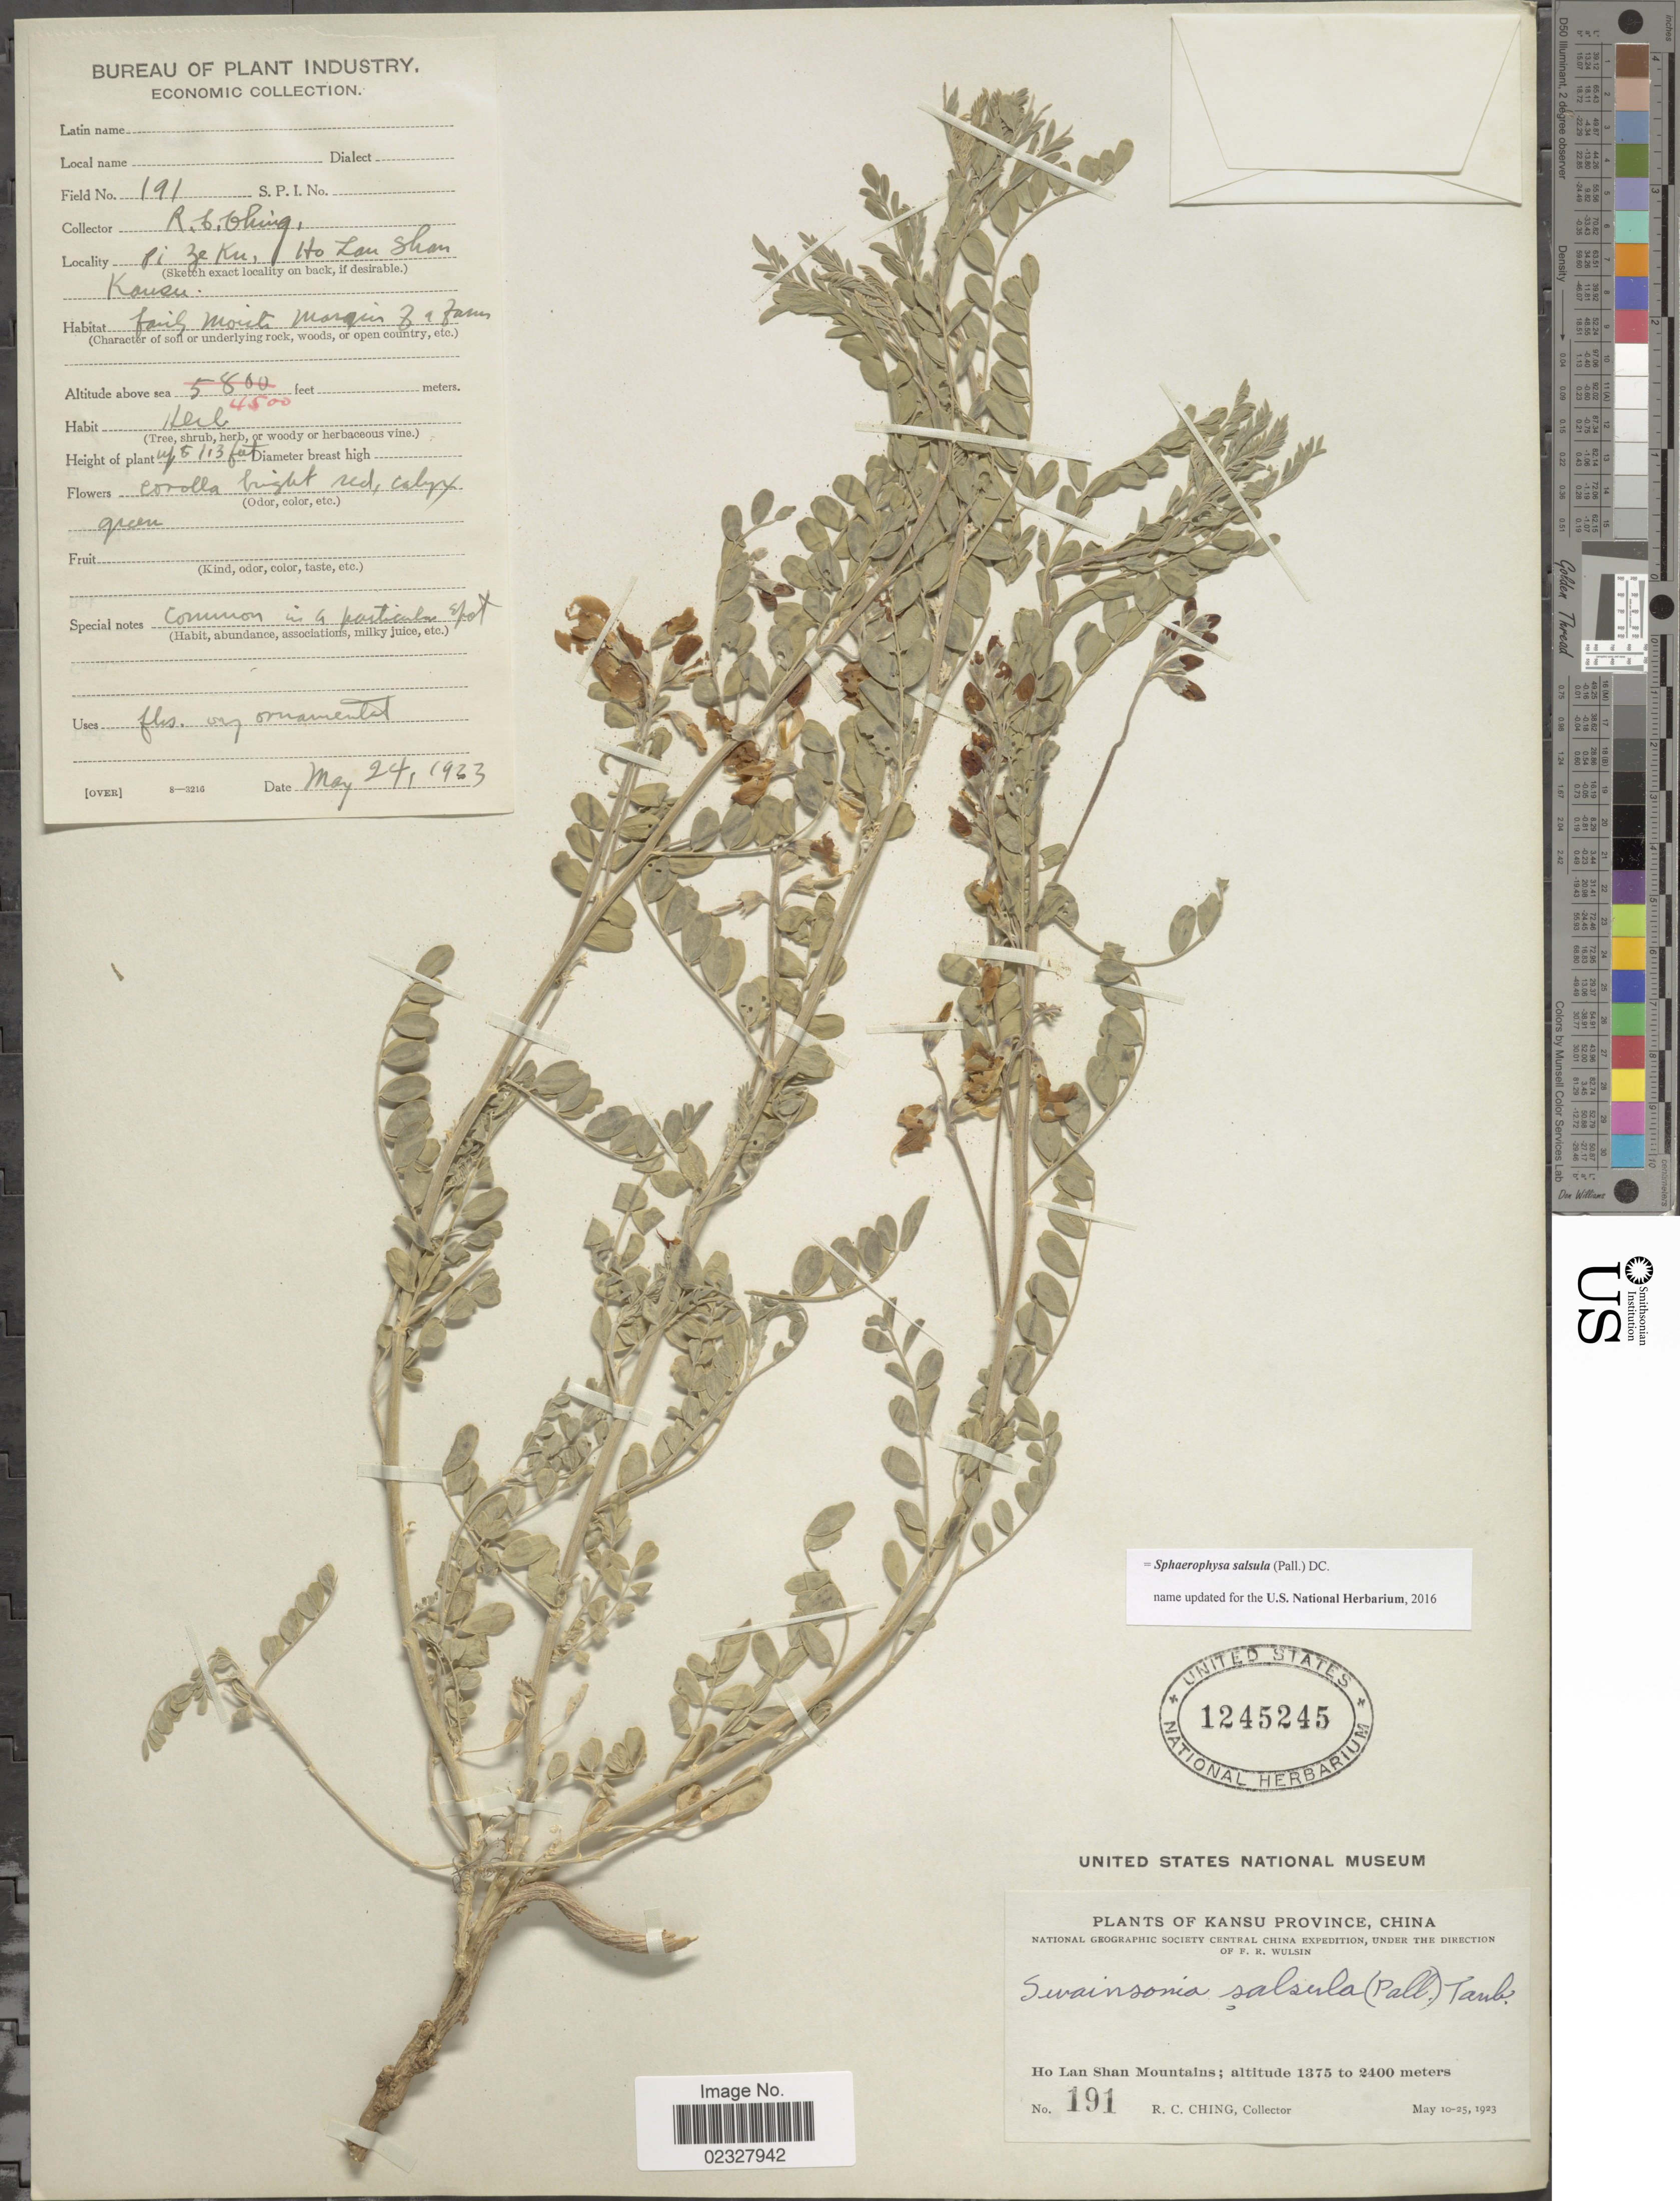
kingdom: Plantae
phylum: Tracheophyta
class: Magnoliopsida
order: Fabales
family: Fabaceae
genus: Sphaerophysa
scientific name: Sphaerophysa salsula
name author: (Pall.) DC.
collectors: R. C. Ching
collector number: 191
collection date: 1923-05-24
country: China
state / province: Gansu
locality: Kansu Province, Ho Lan Shan Mountains, Pi Ze Ku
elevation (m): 4500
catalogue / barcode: US 1245245